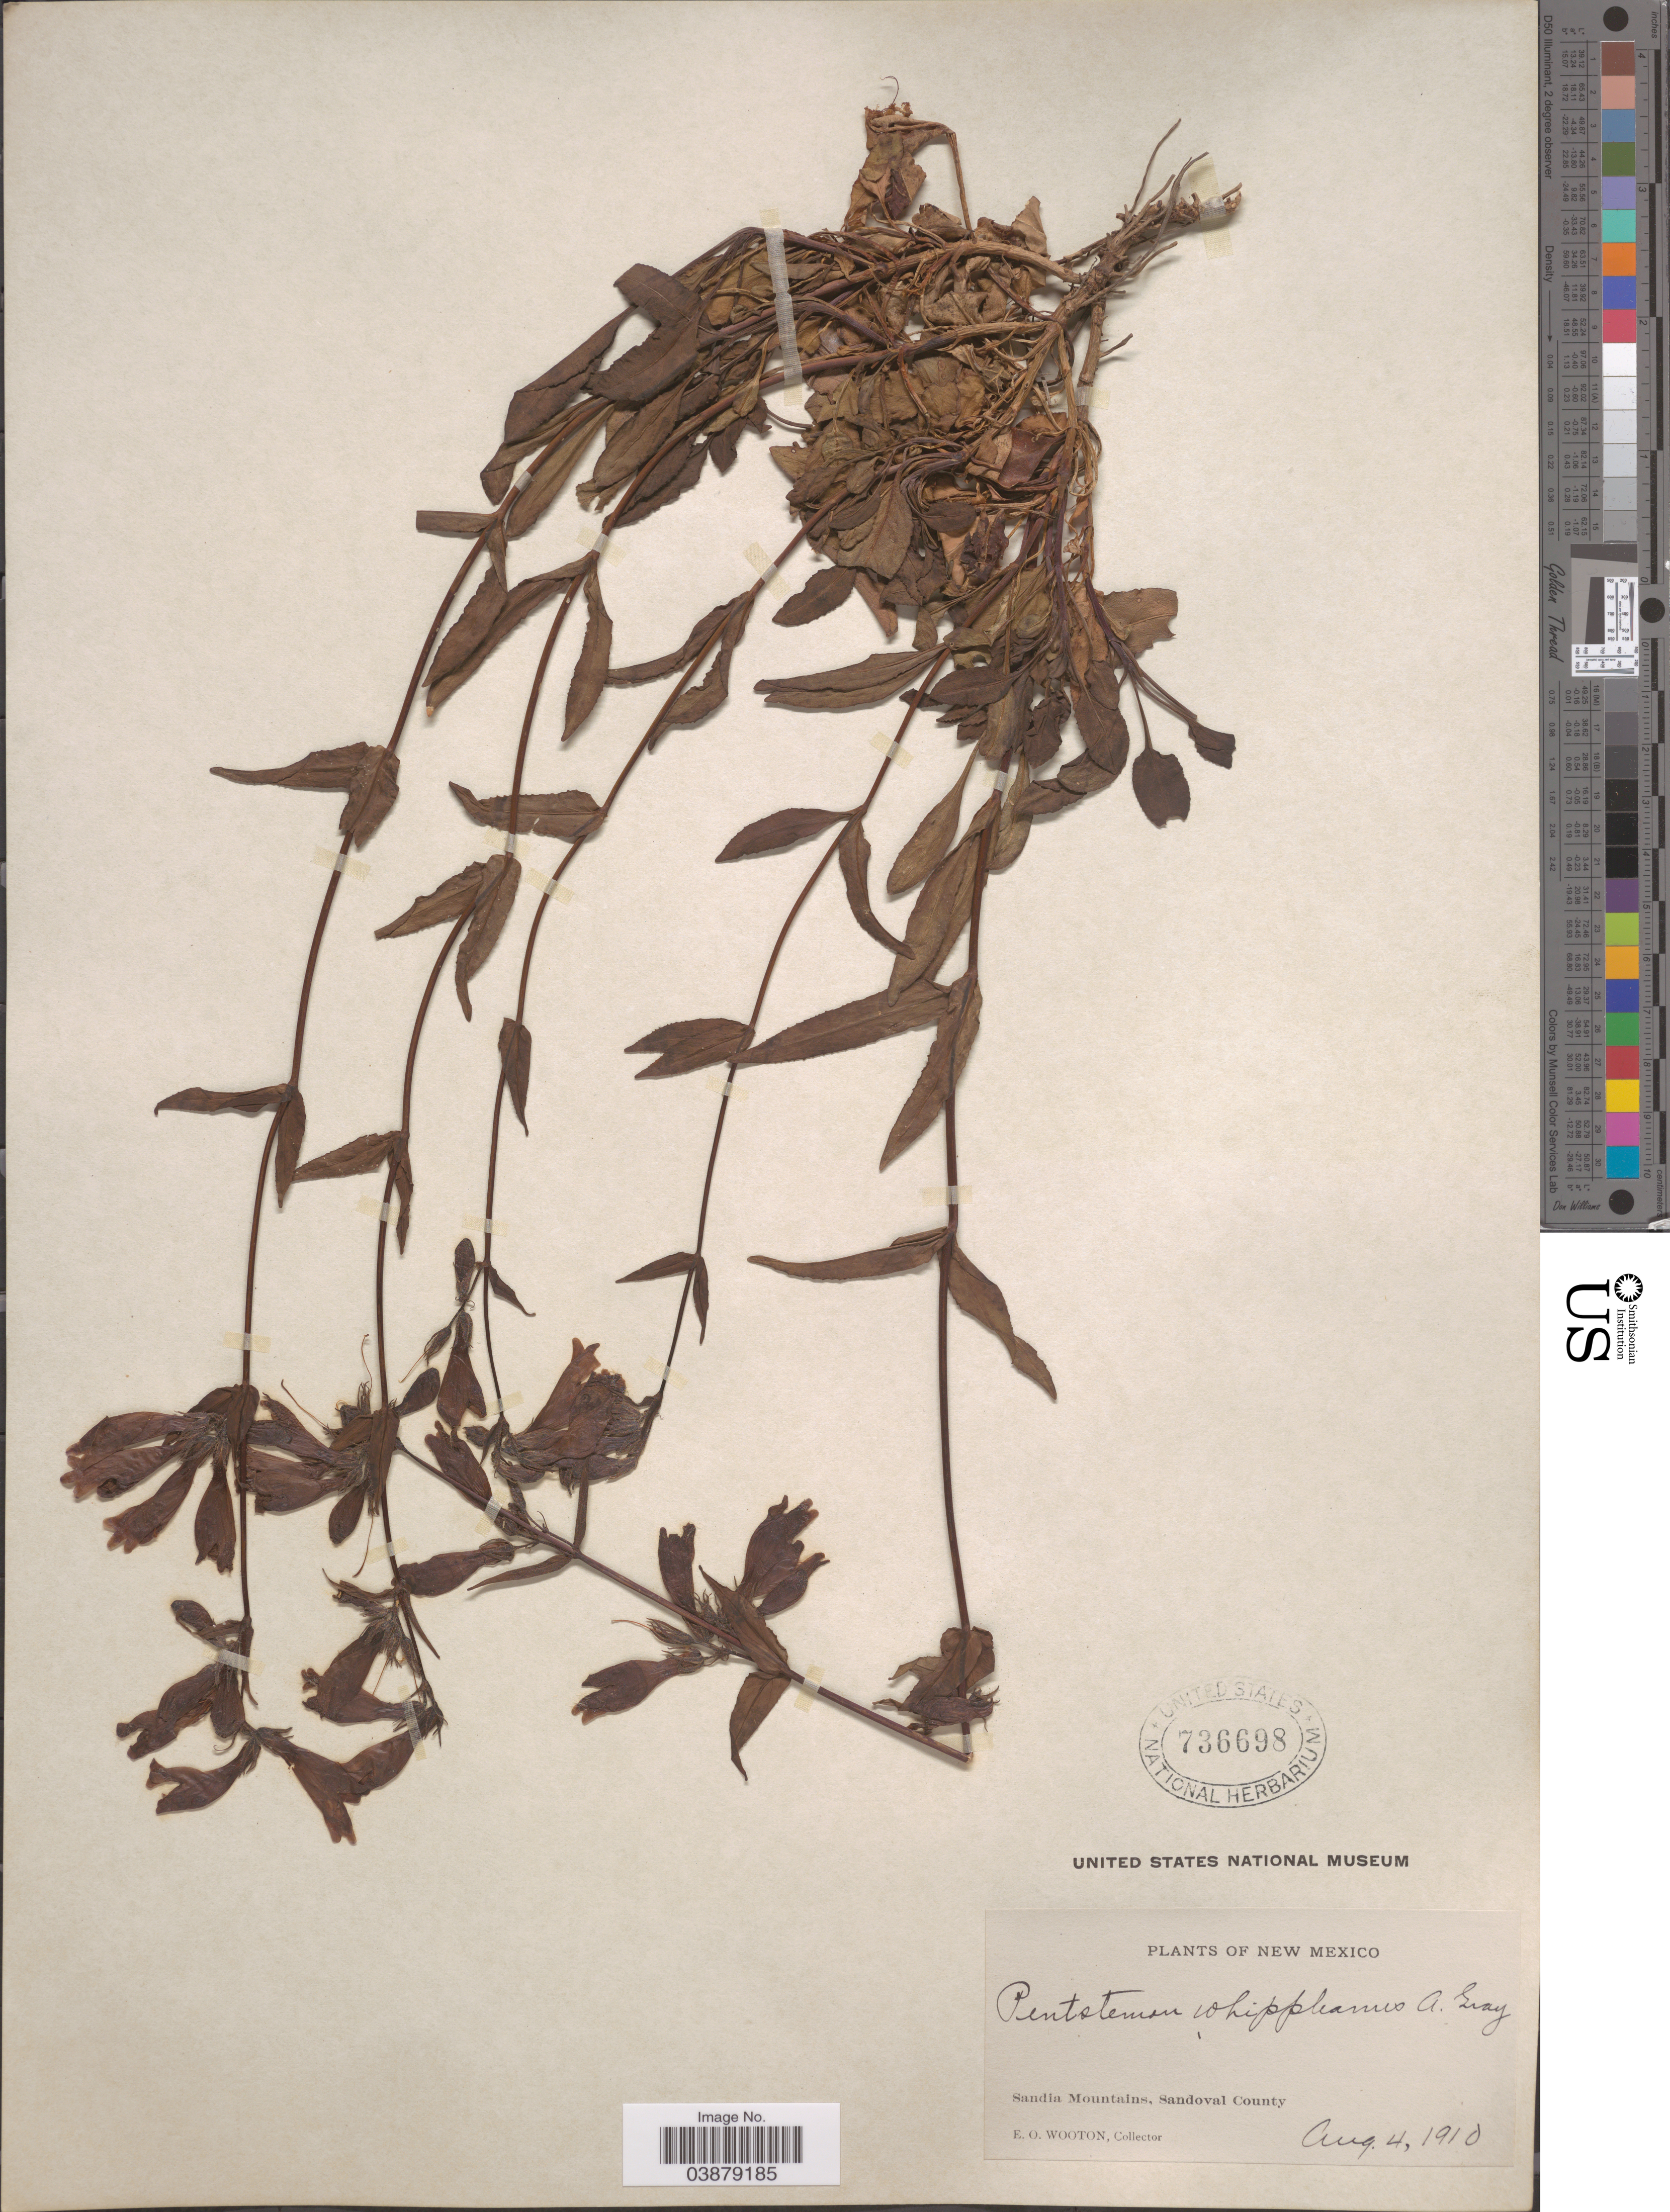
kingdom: Plantae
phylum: Tracheophyta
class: Magnoliopsida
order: Lamiales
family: Plantaginaceae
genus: Penstemon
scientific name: Penstemon whippleanus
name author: A. Gray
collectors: E. O. Wooton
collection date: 1910-08-04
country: United States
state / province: New Mexico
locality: Sandia Mountains, Sandoval County.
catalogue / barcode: US 736698